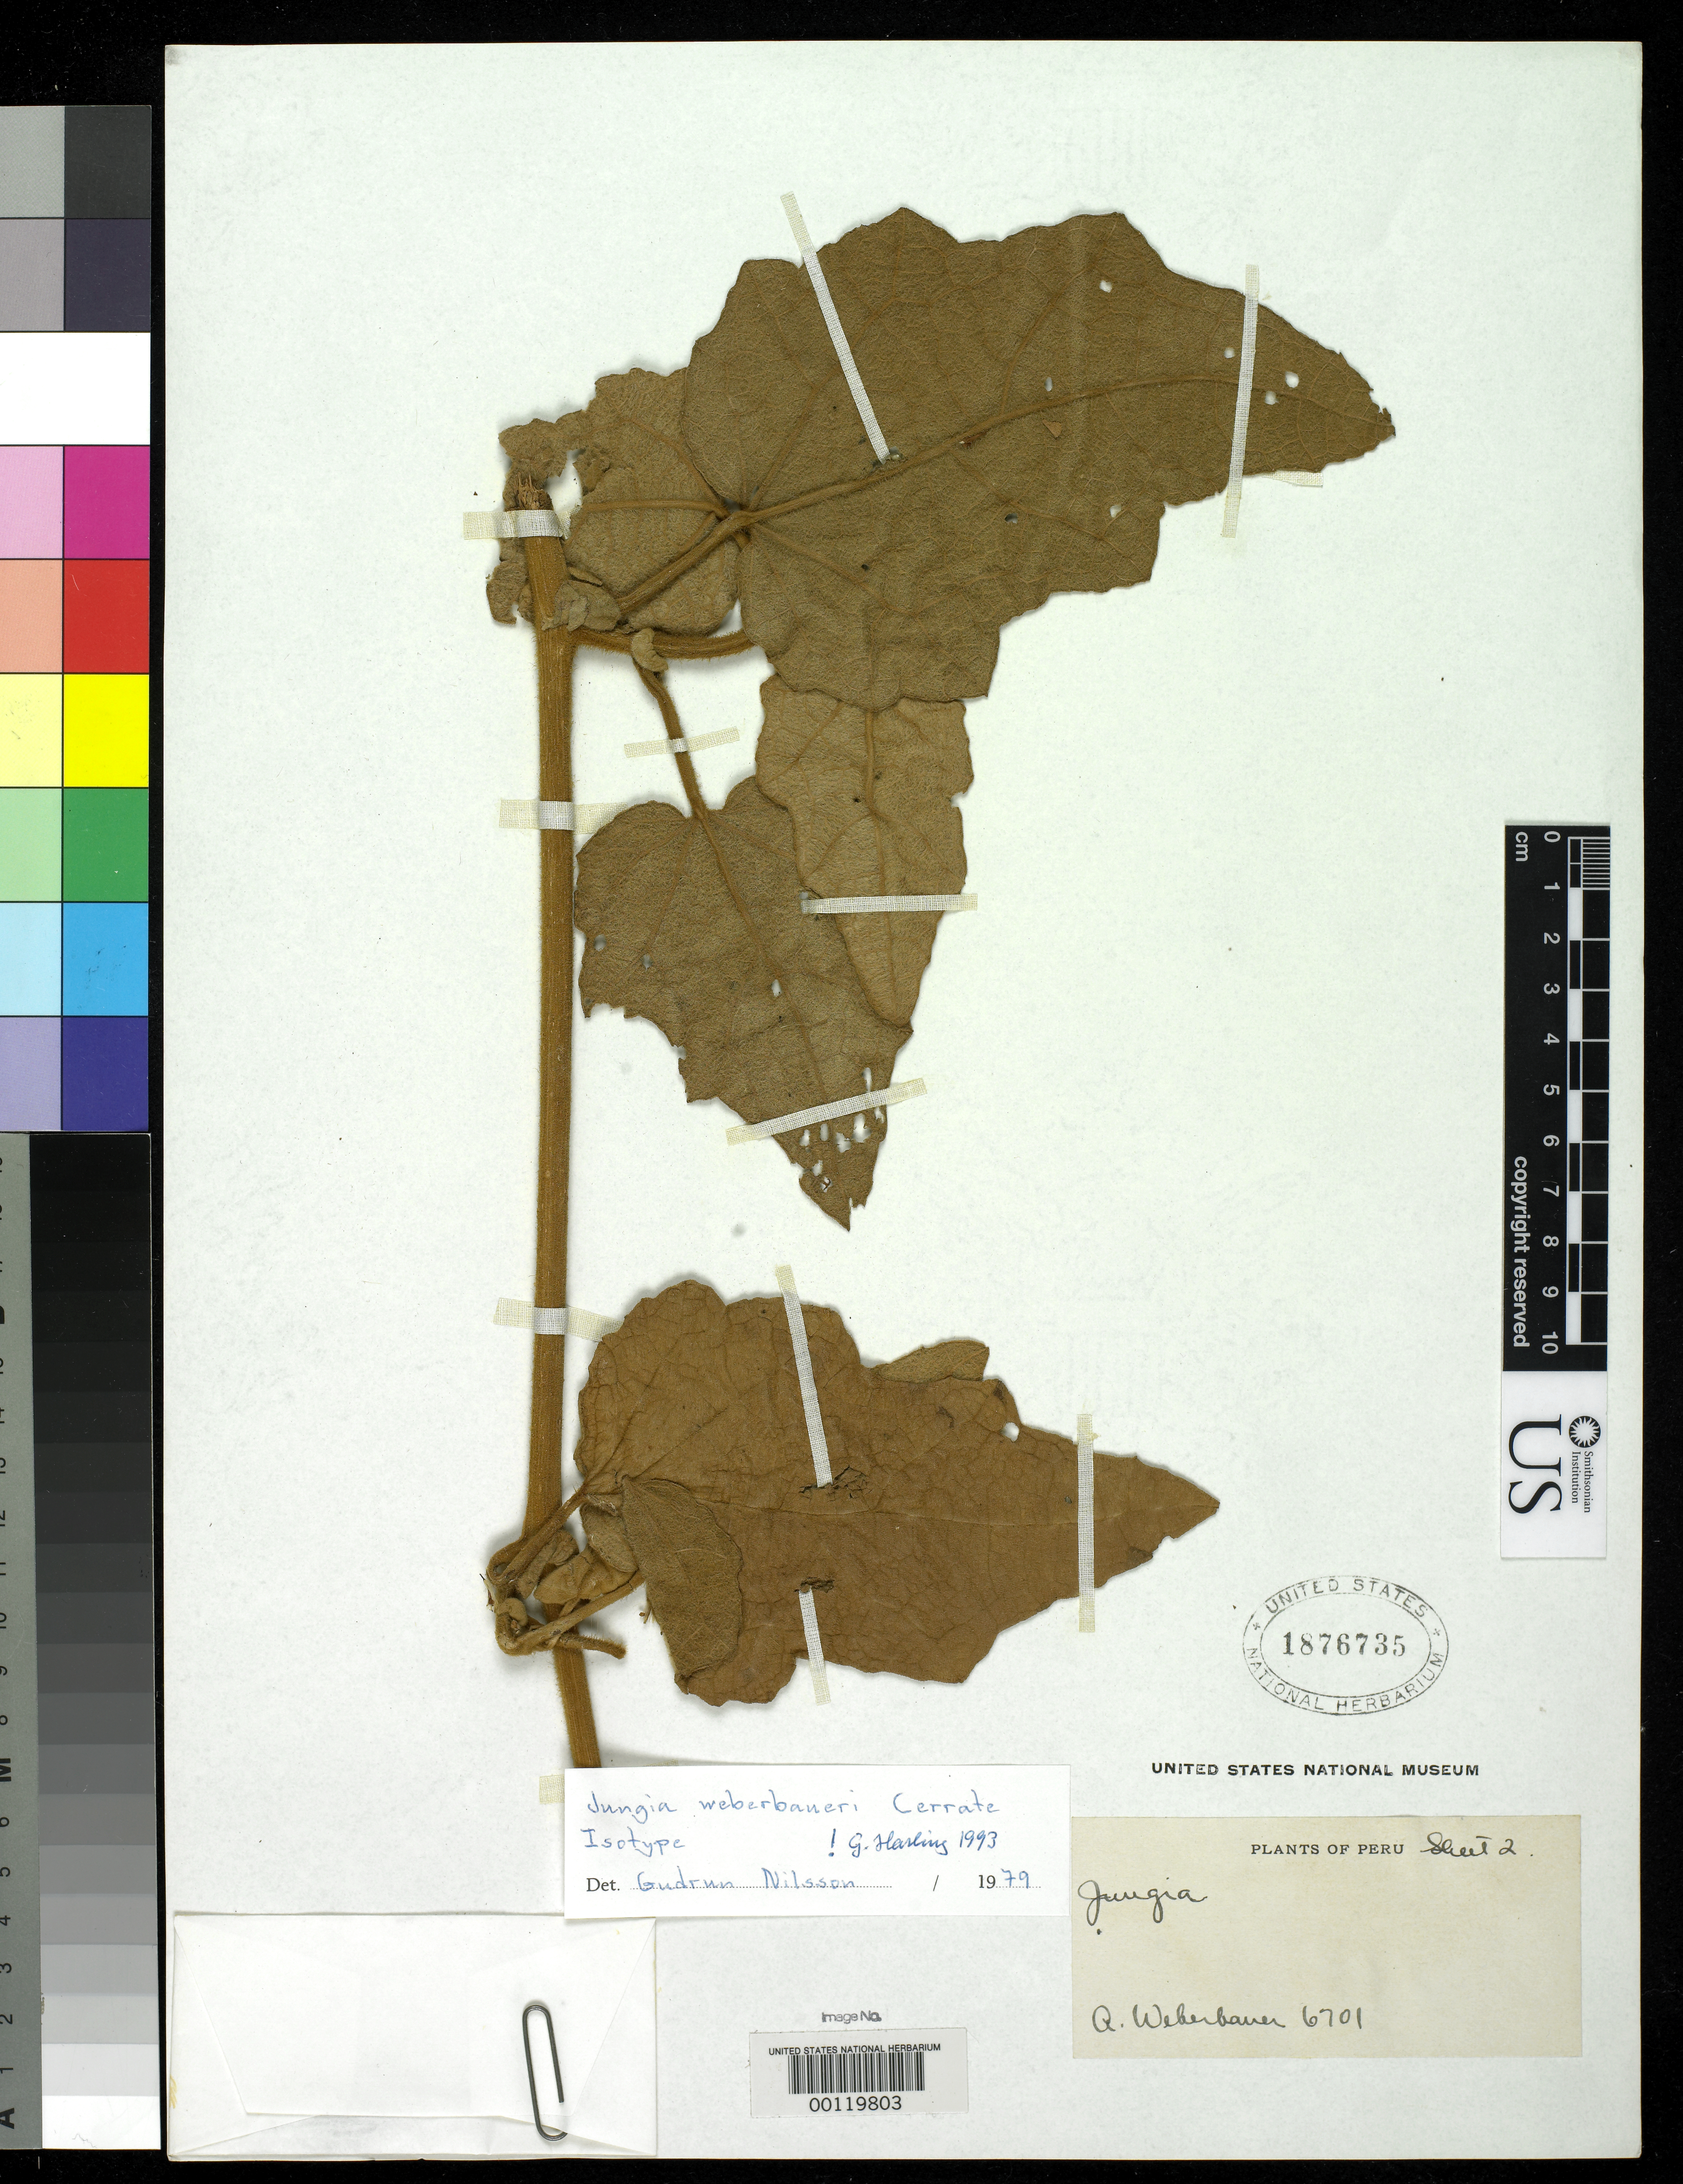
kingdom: Plantae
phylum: Tracheophyta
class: Magnoliopsida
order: Asterales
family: Asteraceae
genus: Jungia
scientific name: Jungia weberbaueri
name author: Valenzuela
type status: Isotype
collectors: A. Weberbauer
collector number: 6701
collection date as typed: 1909 to -- --- 1914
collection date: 1909/1914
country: Peru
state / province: San Martín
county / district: Huallaga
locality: Huallaga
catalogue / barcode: US 1876735